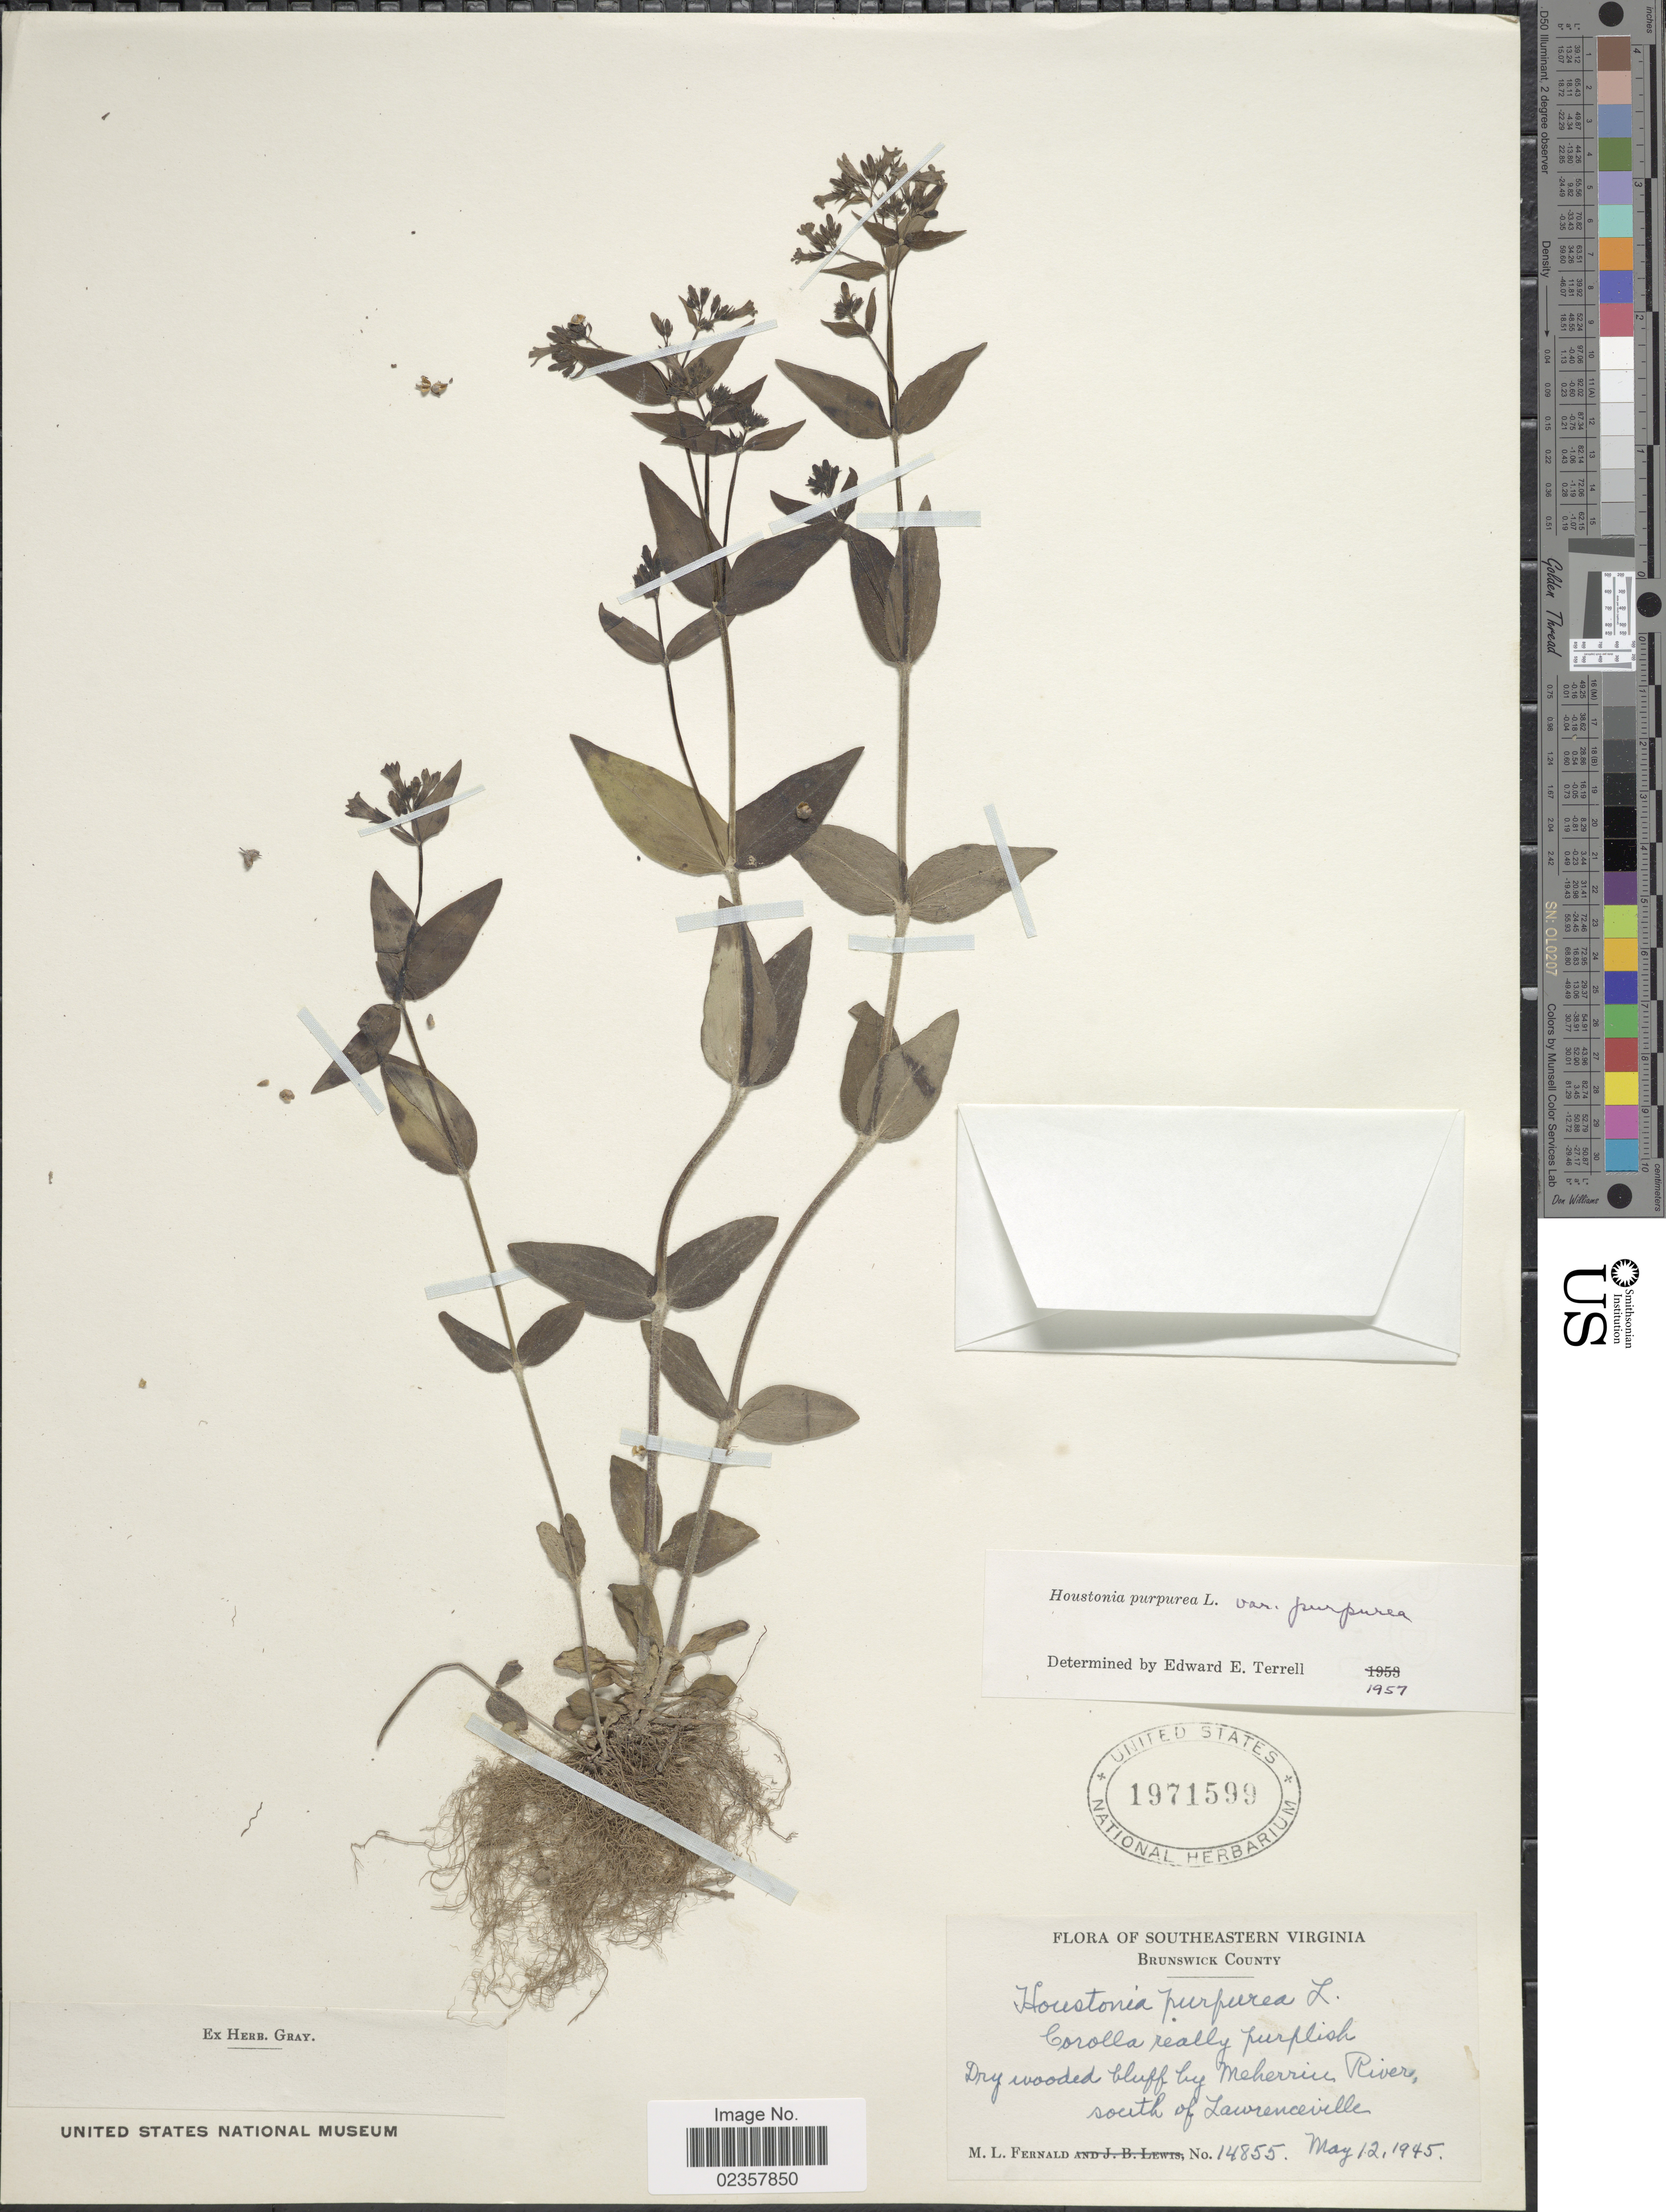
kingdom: Plantae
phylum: Tracheophyta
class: Magnoliopsida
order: Gentianales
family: Rubiaceae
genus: Houstonia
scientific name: Houstonia purpurea var. purpurea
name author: L.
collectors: M. L. Fernald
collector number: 14855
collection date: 1945-05-12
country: United States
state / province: Virginia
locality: Southeastern Virginia. Dry wooded bluff by Meherriu River, south of Lawreceville.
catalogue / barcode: US 1971599